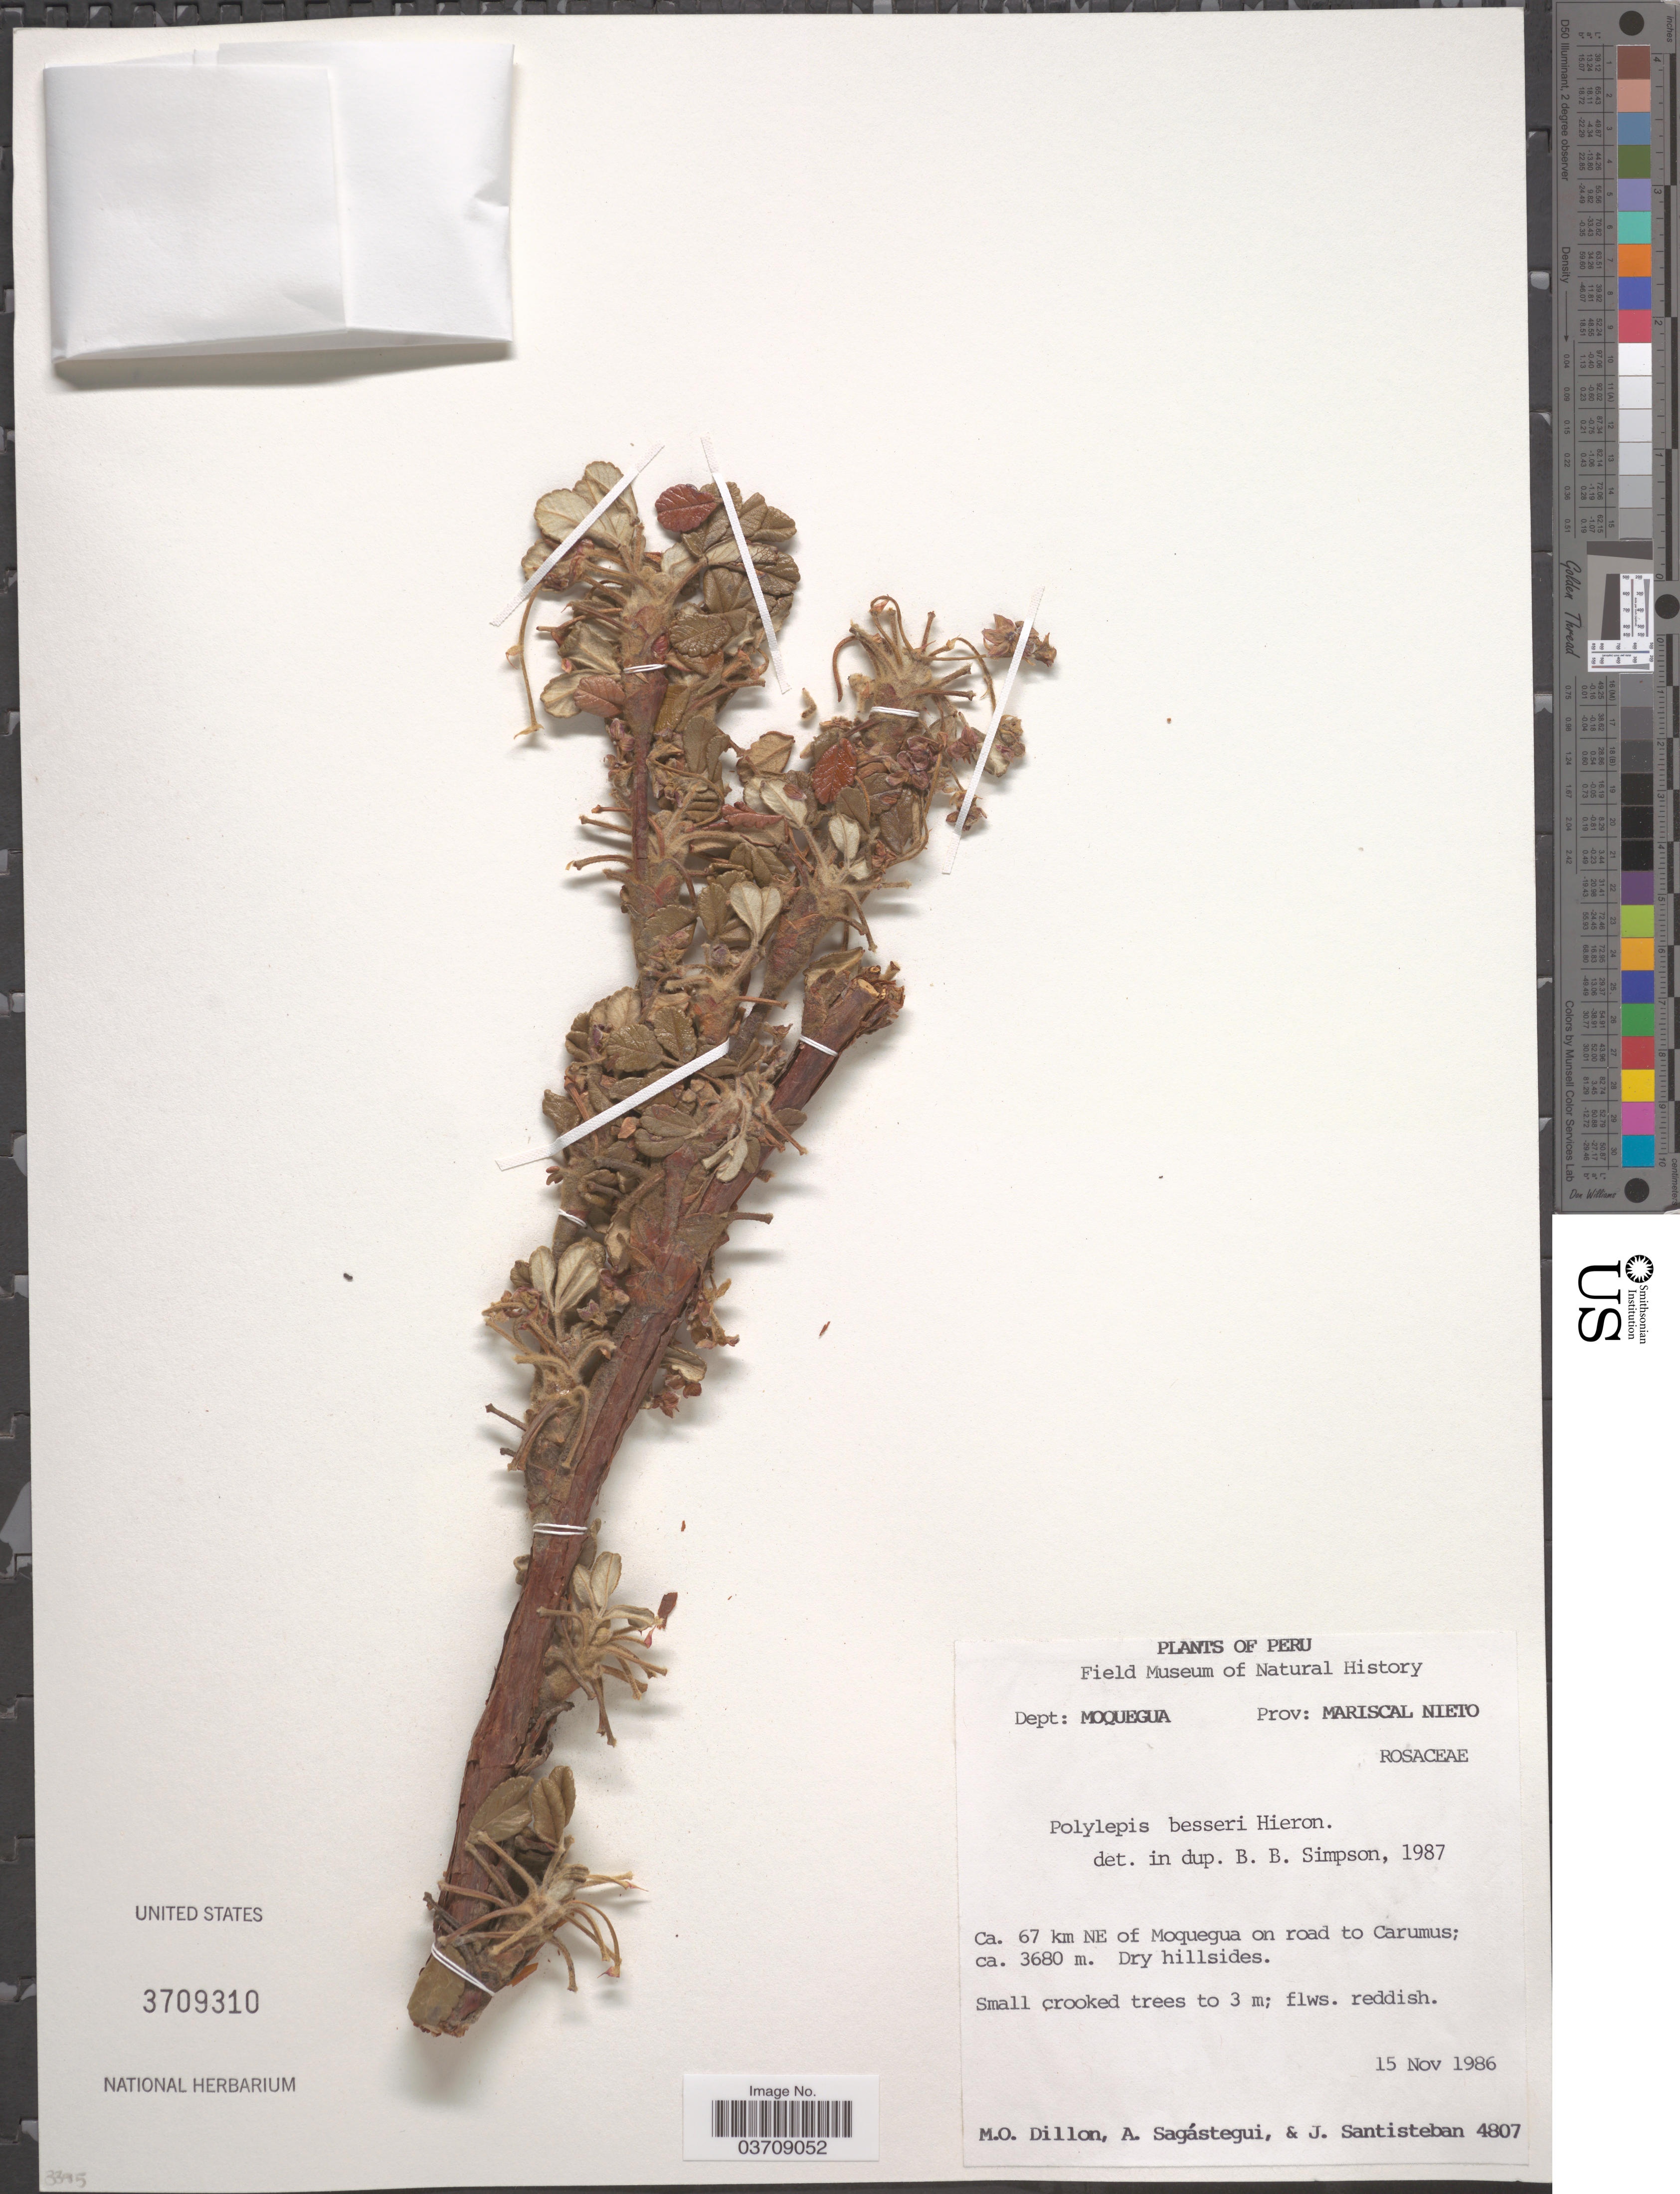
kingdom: Plantae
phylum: Tracheophyta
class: Magnoliopsida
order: Rosales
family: Rosaceae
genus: Polylepis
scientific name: Polylepis besseri subsp. besseri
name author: Hieron.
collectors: M. O. Dillon, A. Sagastegui & J. Santisteban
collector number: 4807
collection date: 1986-11-15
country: Peru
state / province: Moquegua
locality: Dept: Moquegua. Prov: Mariscal Nieto. Ca. 67 km NE of Moquegua on road to Carumus.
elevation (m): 3680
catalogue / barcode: US 3709310